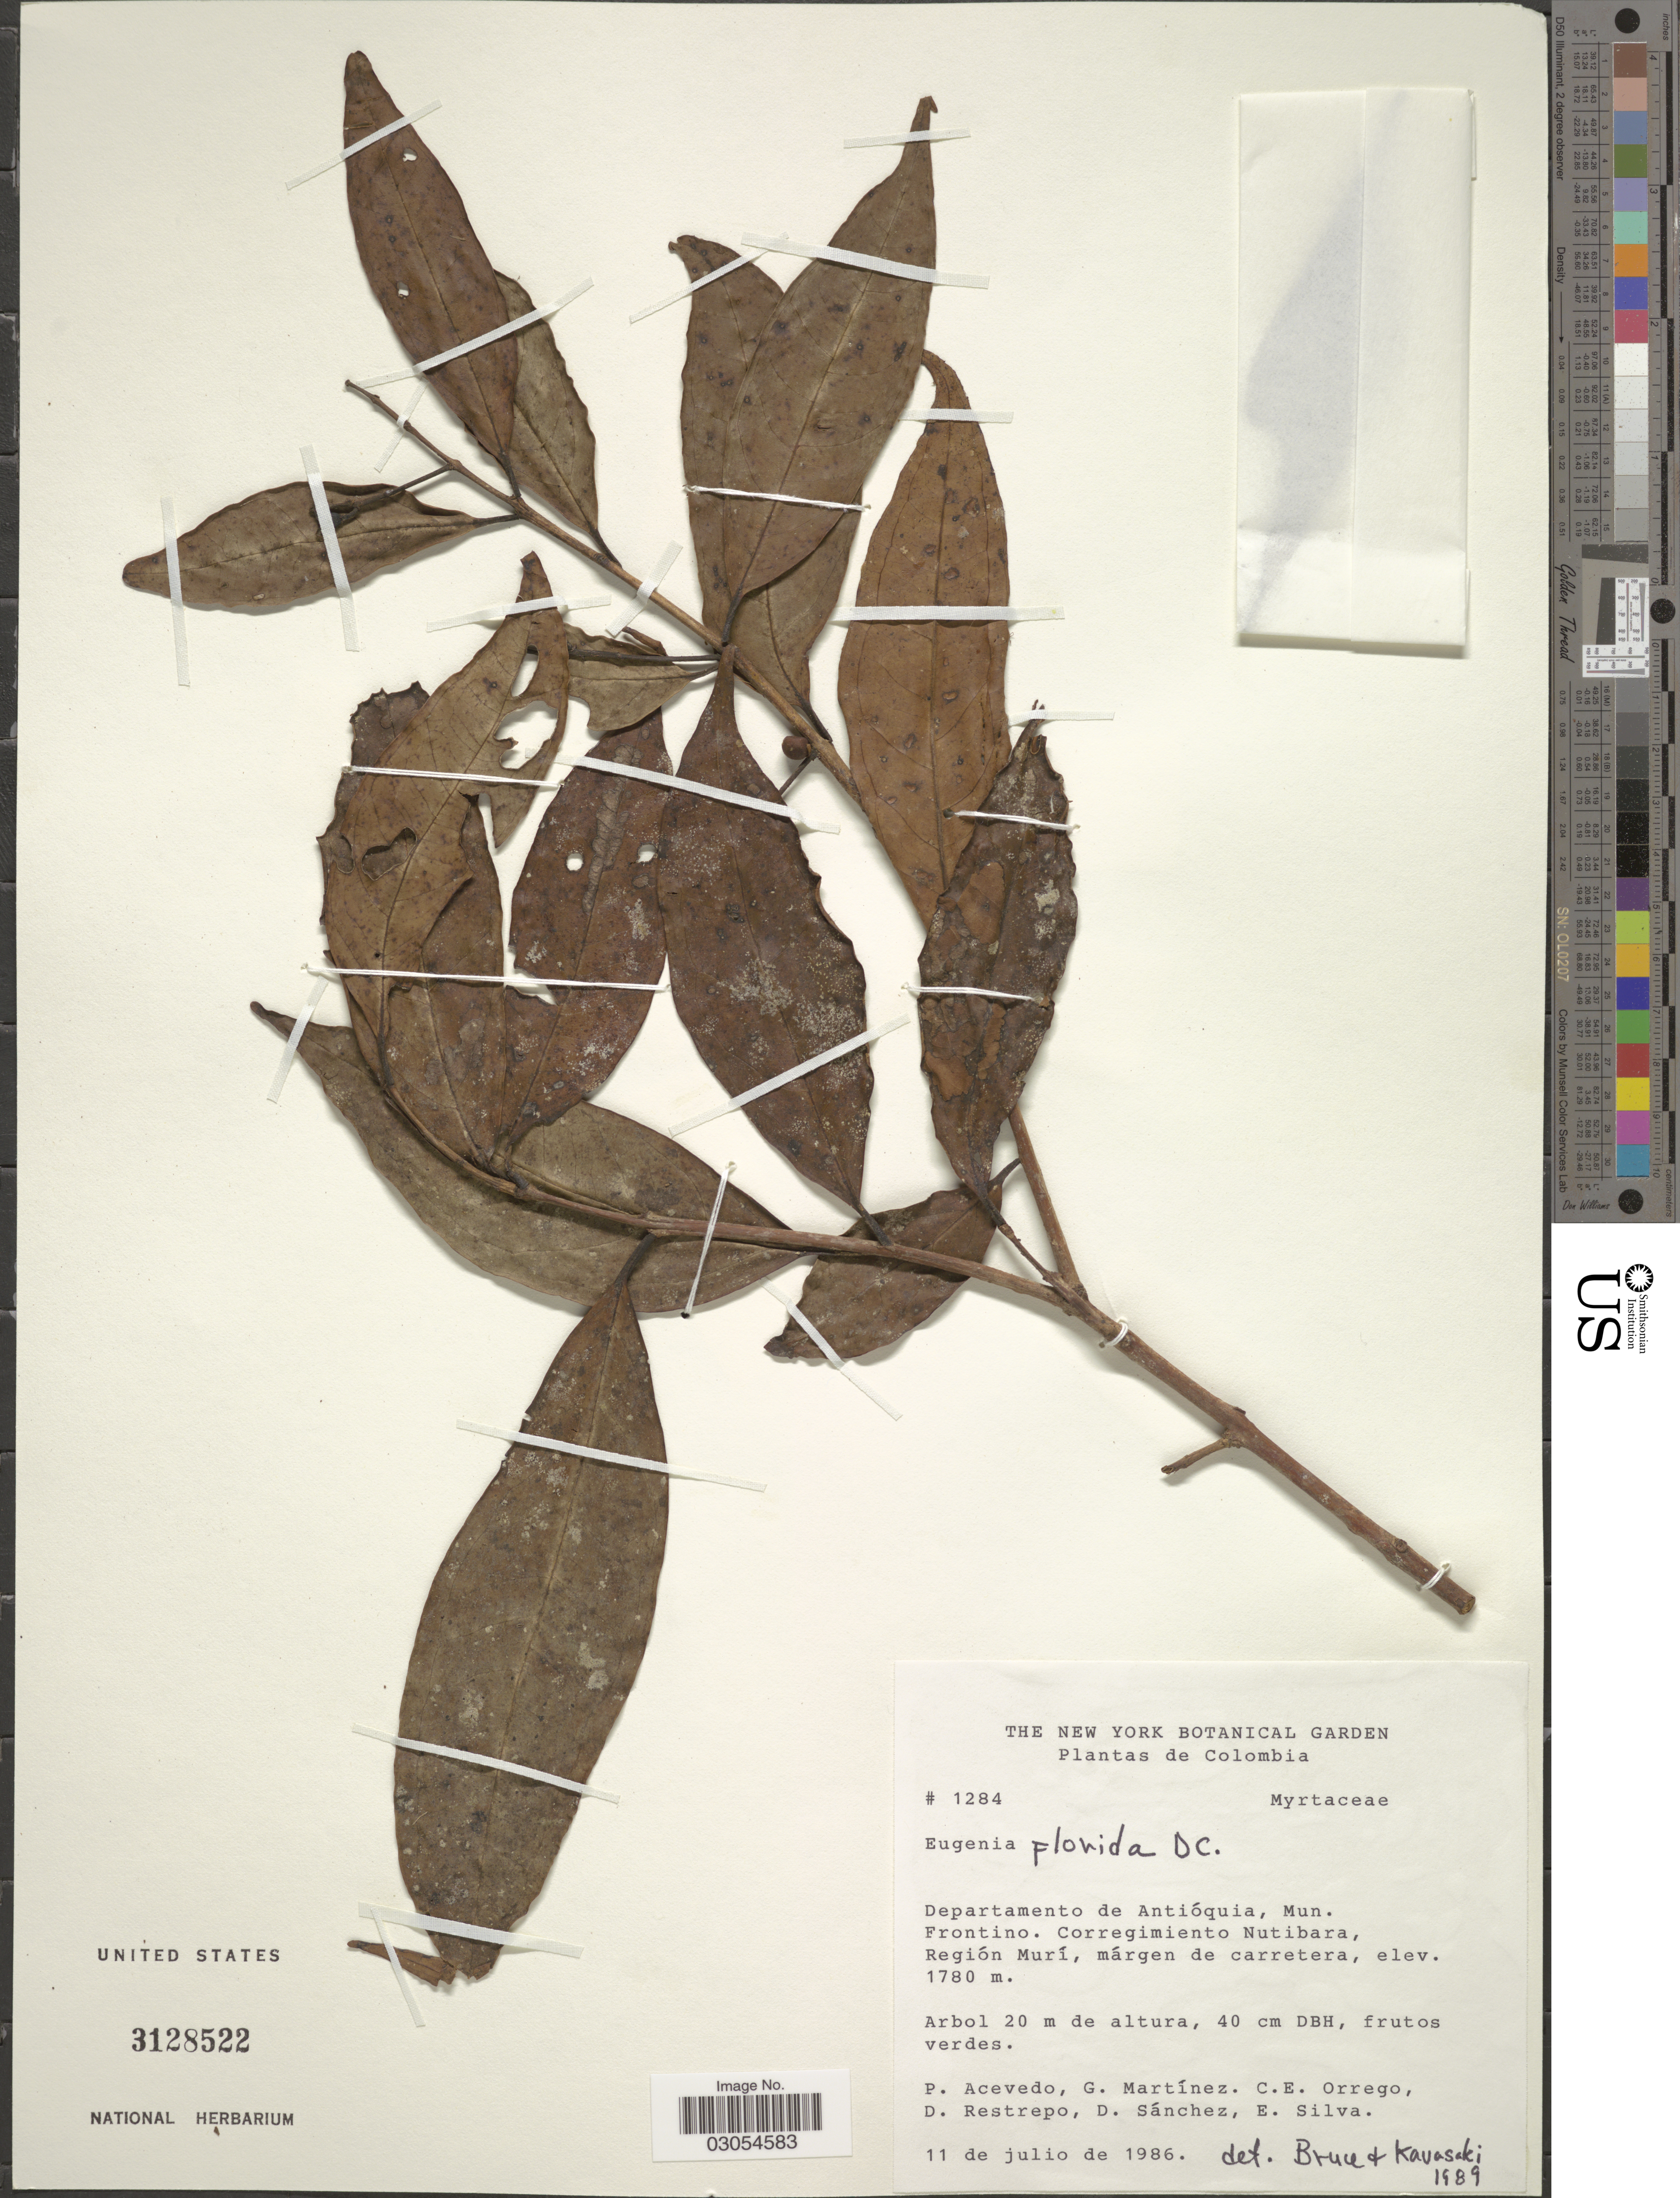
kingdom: Plantae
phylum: Tracheophyta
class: Magnoliopsida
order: Myrtales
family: Myrtaceae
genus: Eugenia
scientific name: Eugenia florida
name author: DC.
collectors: P. Acevedo-Rodr., G. Martínez, C. Orrego, D. Restrepo & et al.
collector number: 1284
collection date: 1986-07-11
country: Colombia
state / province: Antioquia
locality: Departamento de Antióquia, Mun. Frontino. Corregimiento Nutibara, Región Murí, márgen de carretera.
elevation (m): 1780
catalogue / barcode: US 3128522